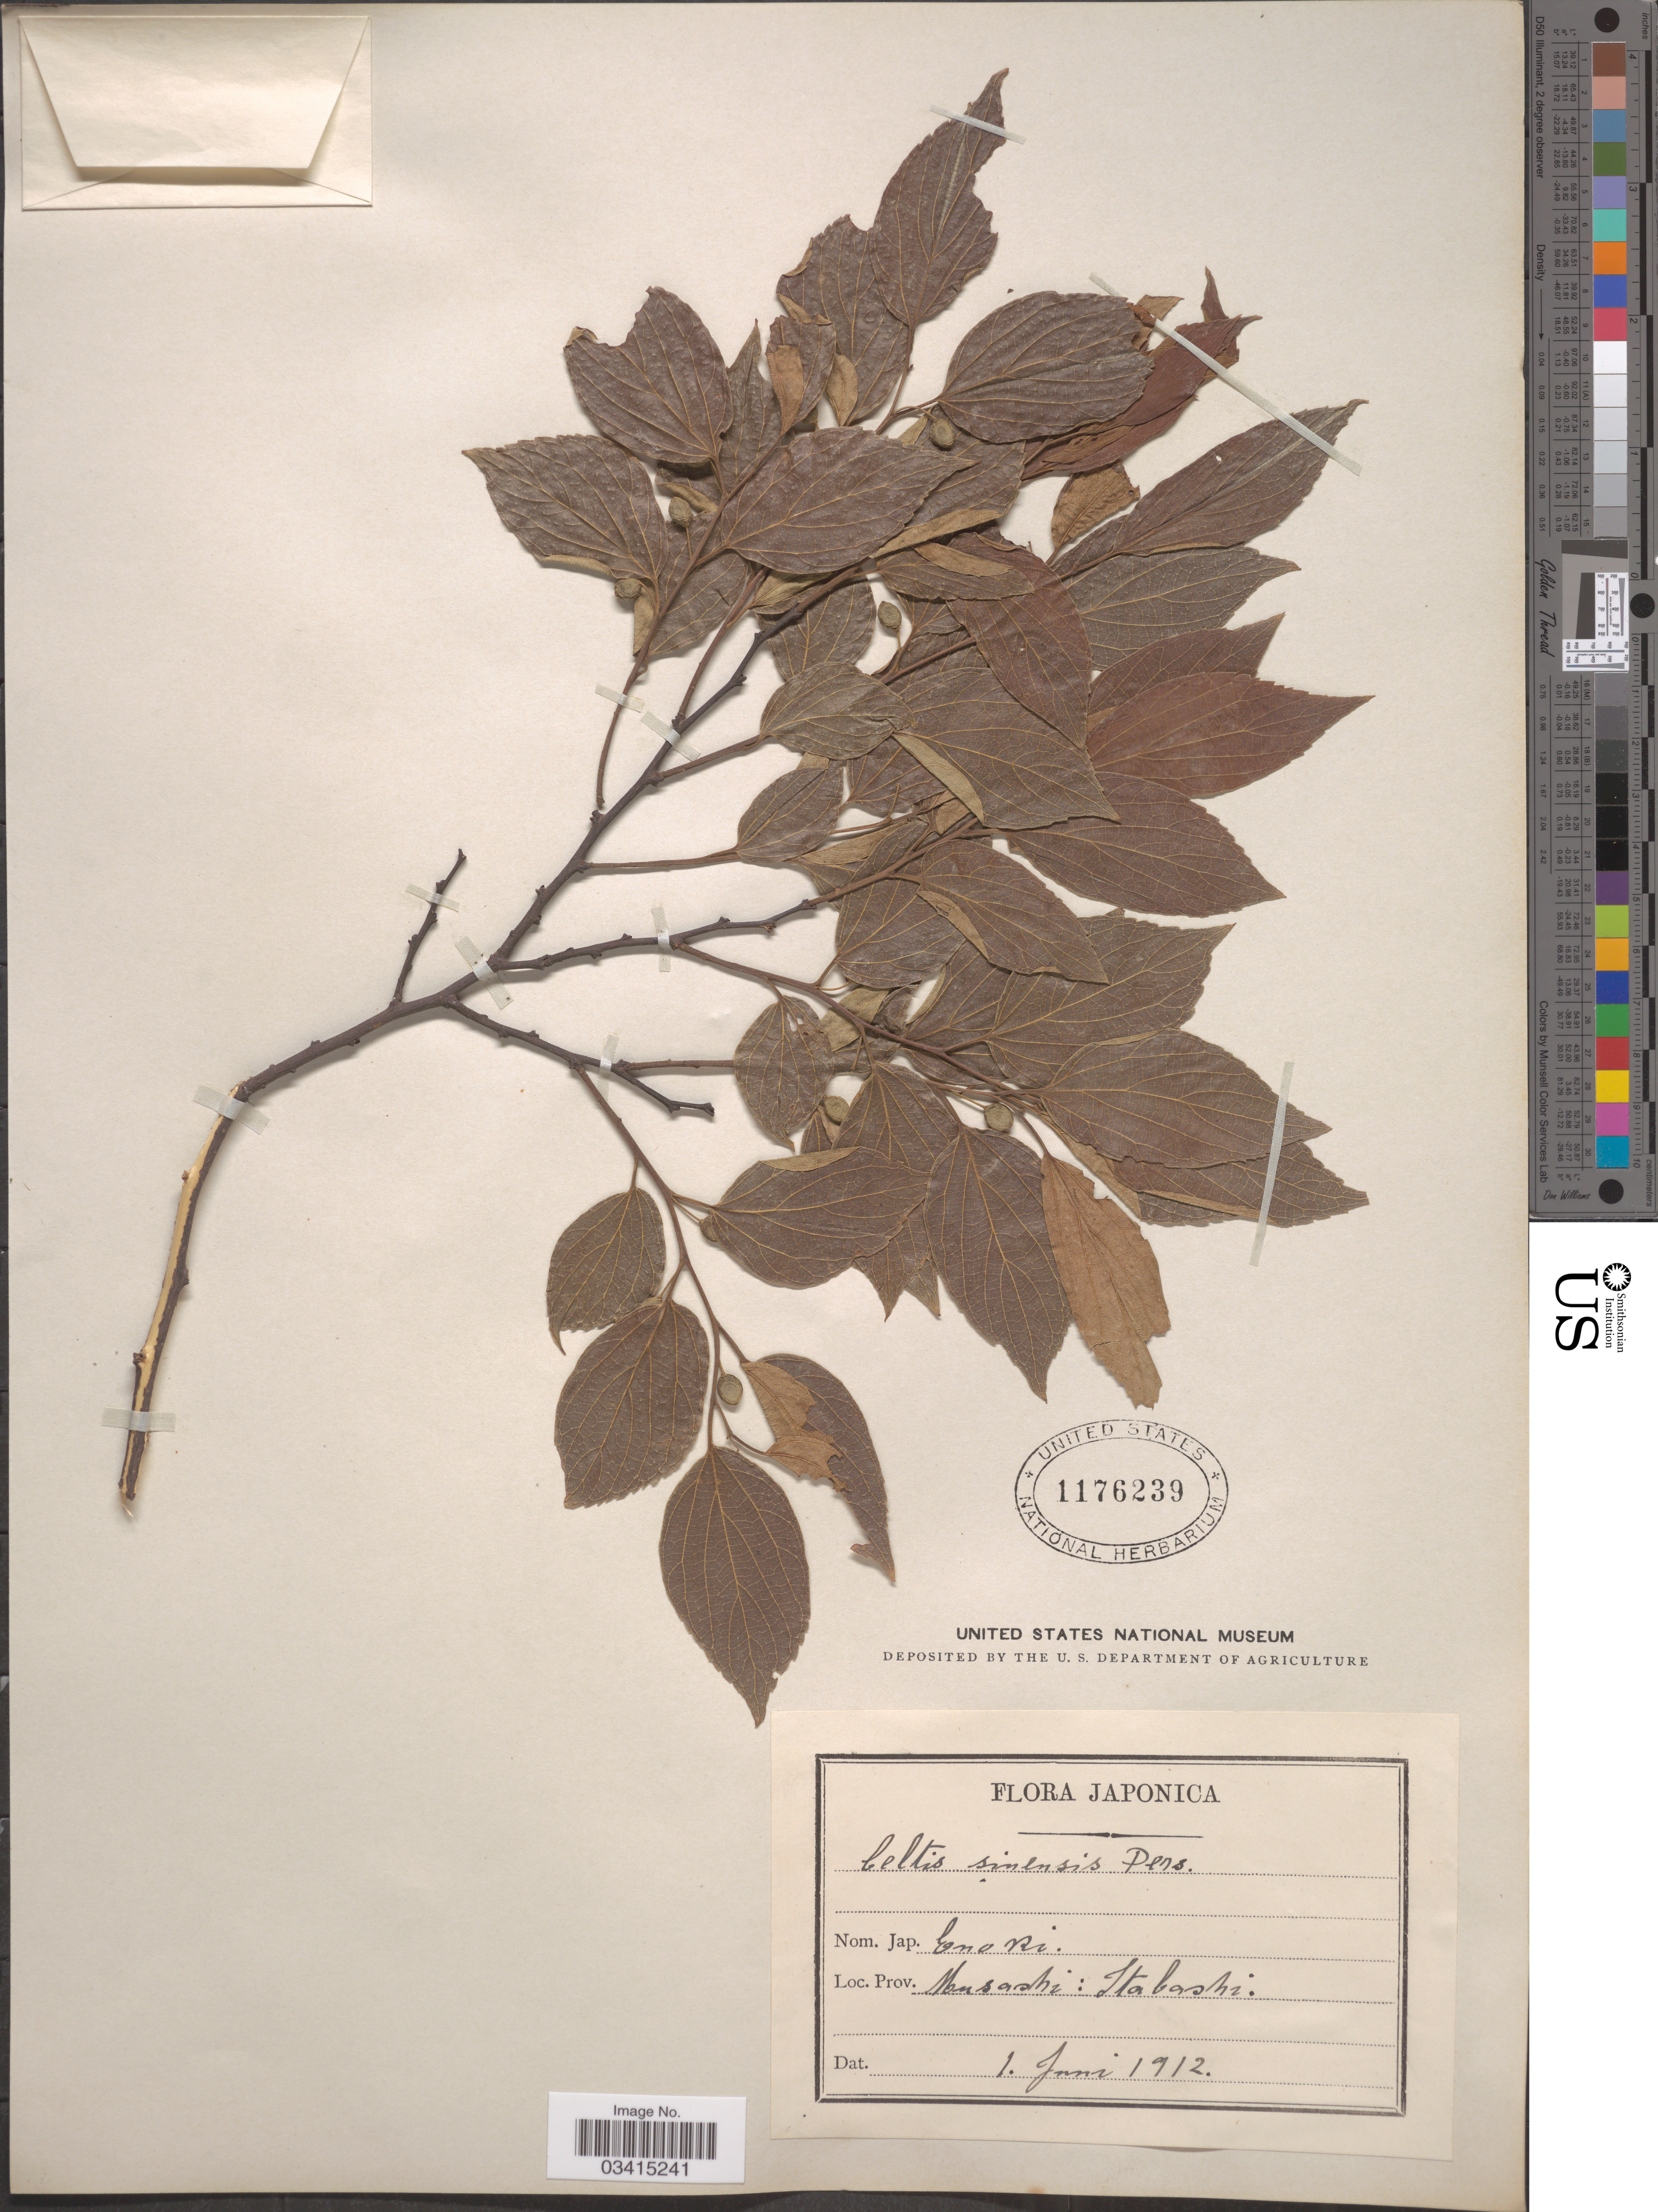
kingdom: Plantae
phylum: Tracheophyta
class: Magnoliopsida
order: Rosales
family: Cannabaceae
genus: Celtis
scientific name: Celtis sinensis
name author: Pers.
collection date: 1912-06-01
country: Japan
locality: Musashi: Itabashi.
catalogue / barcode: US 1176239